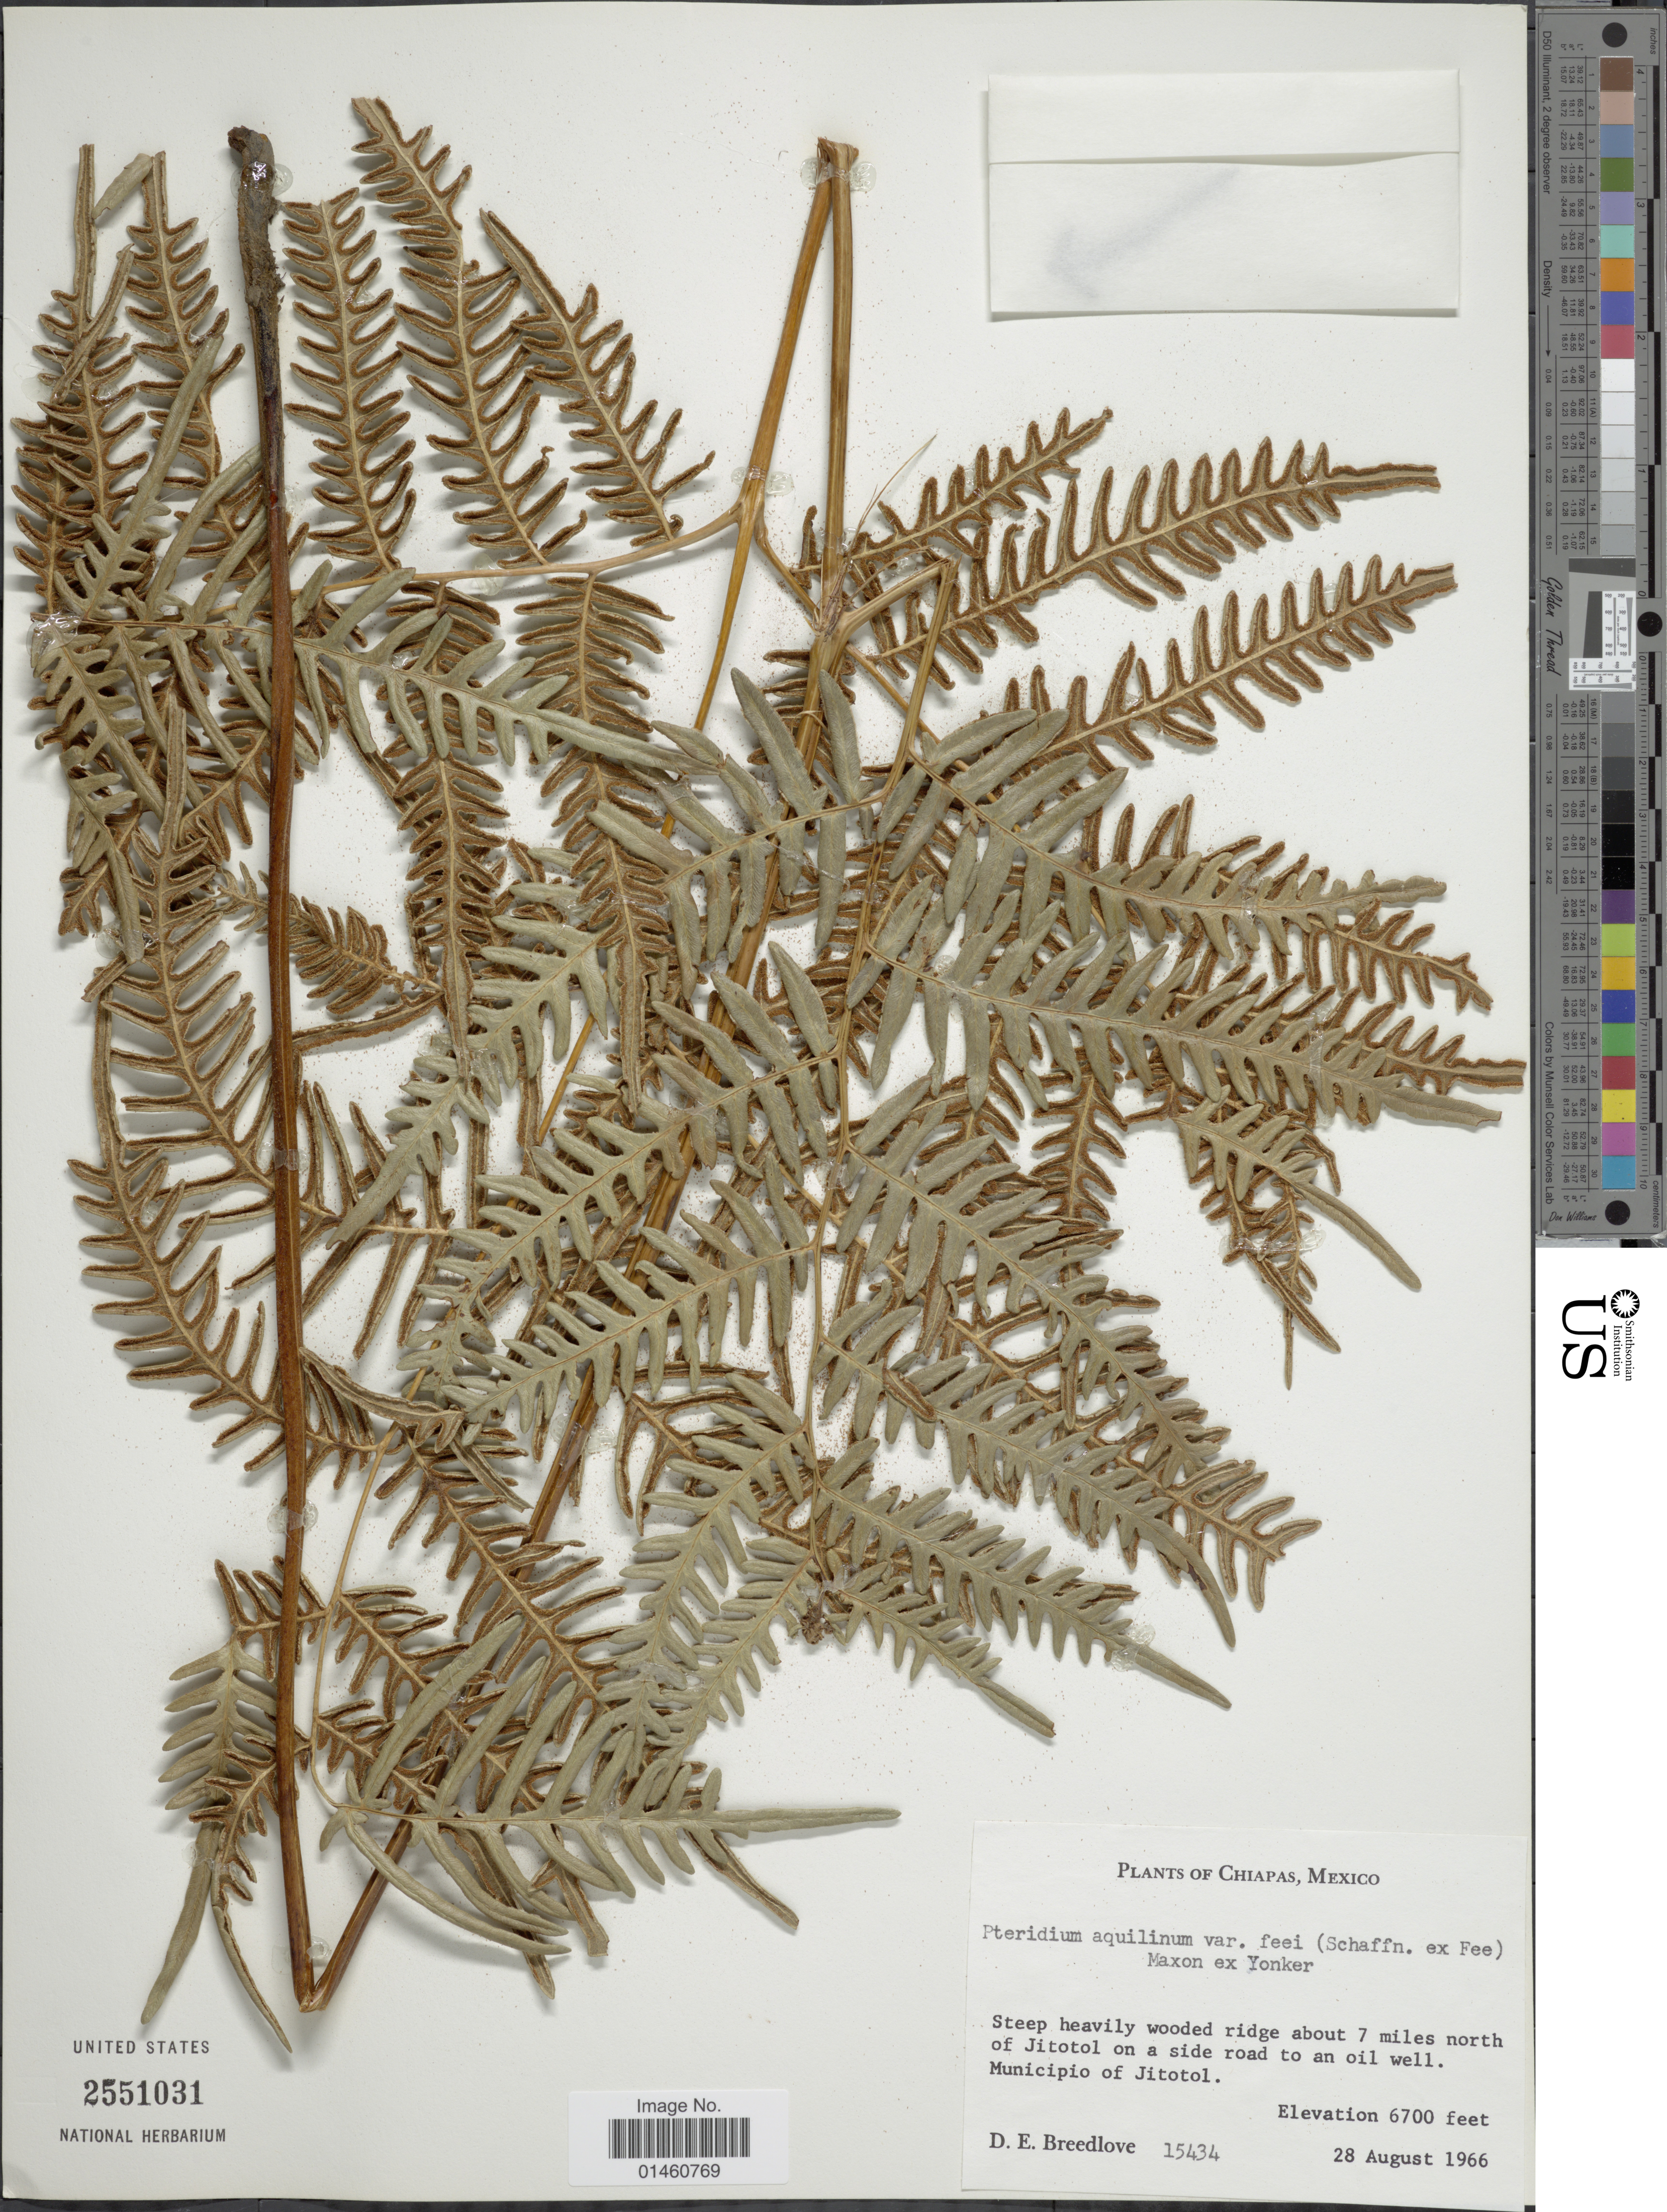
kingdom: Plantae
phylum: Tracheophyta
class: Polypodiopsida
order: Polypodiales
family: Dennstaedtiaceae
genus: Pteridium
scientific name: Pteridium aquilinum var. feei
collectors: D. E. Breedlove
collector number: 15434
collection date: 1966-08-28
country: Mexico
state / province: Chiapas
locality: Steep steadily wooded ridge about 7 miles north of Jitotol on a side road to an oil well. Municipio of Jitotol.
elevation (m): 2042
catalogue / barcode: US 2551031